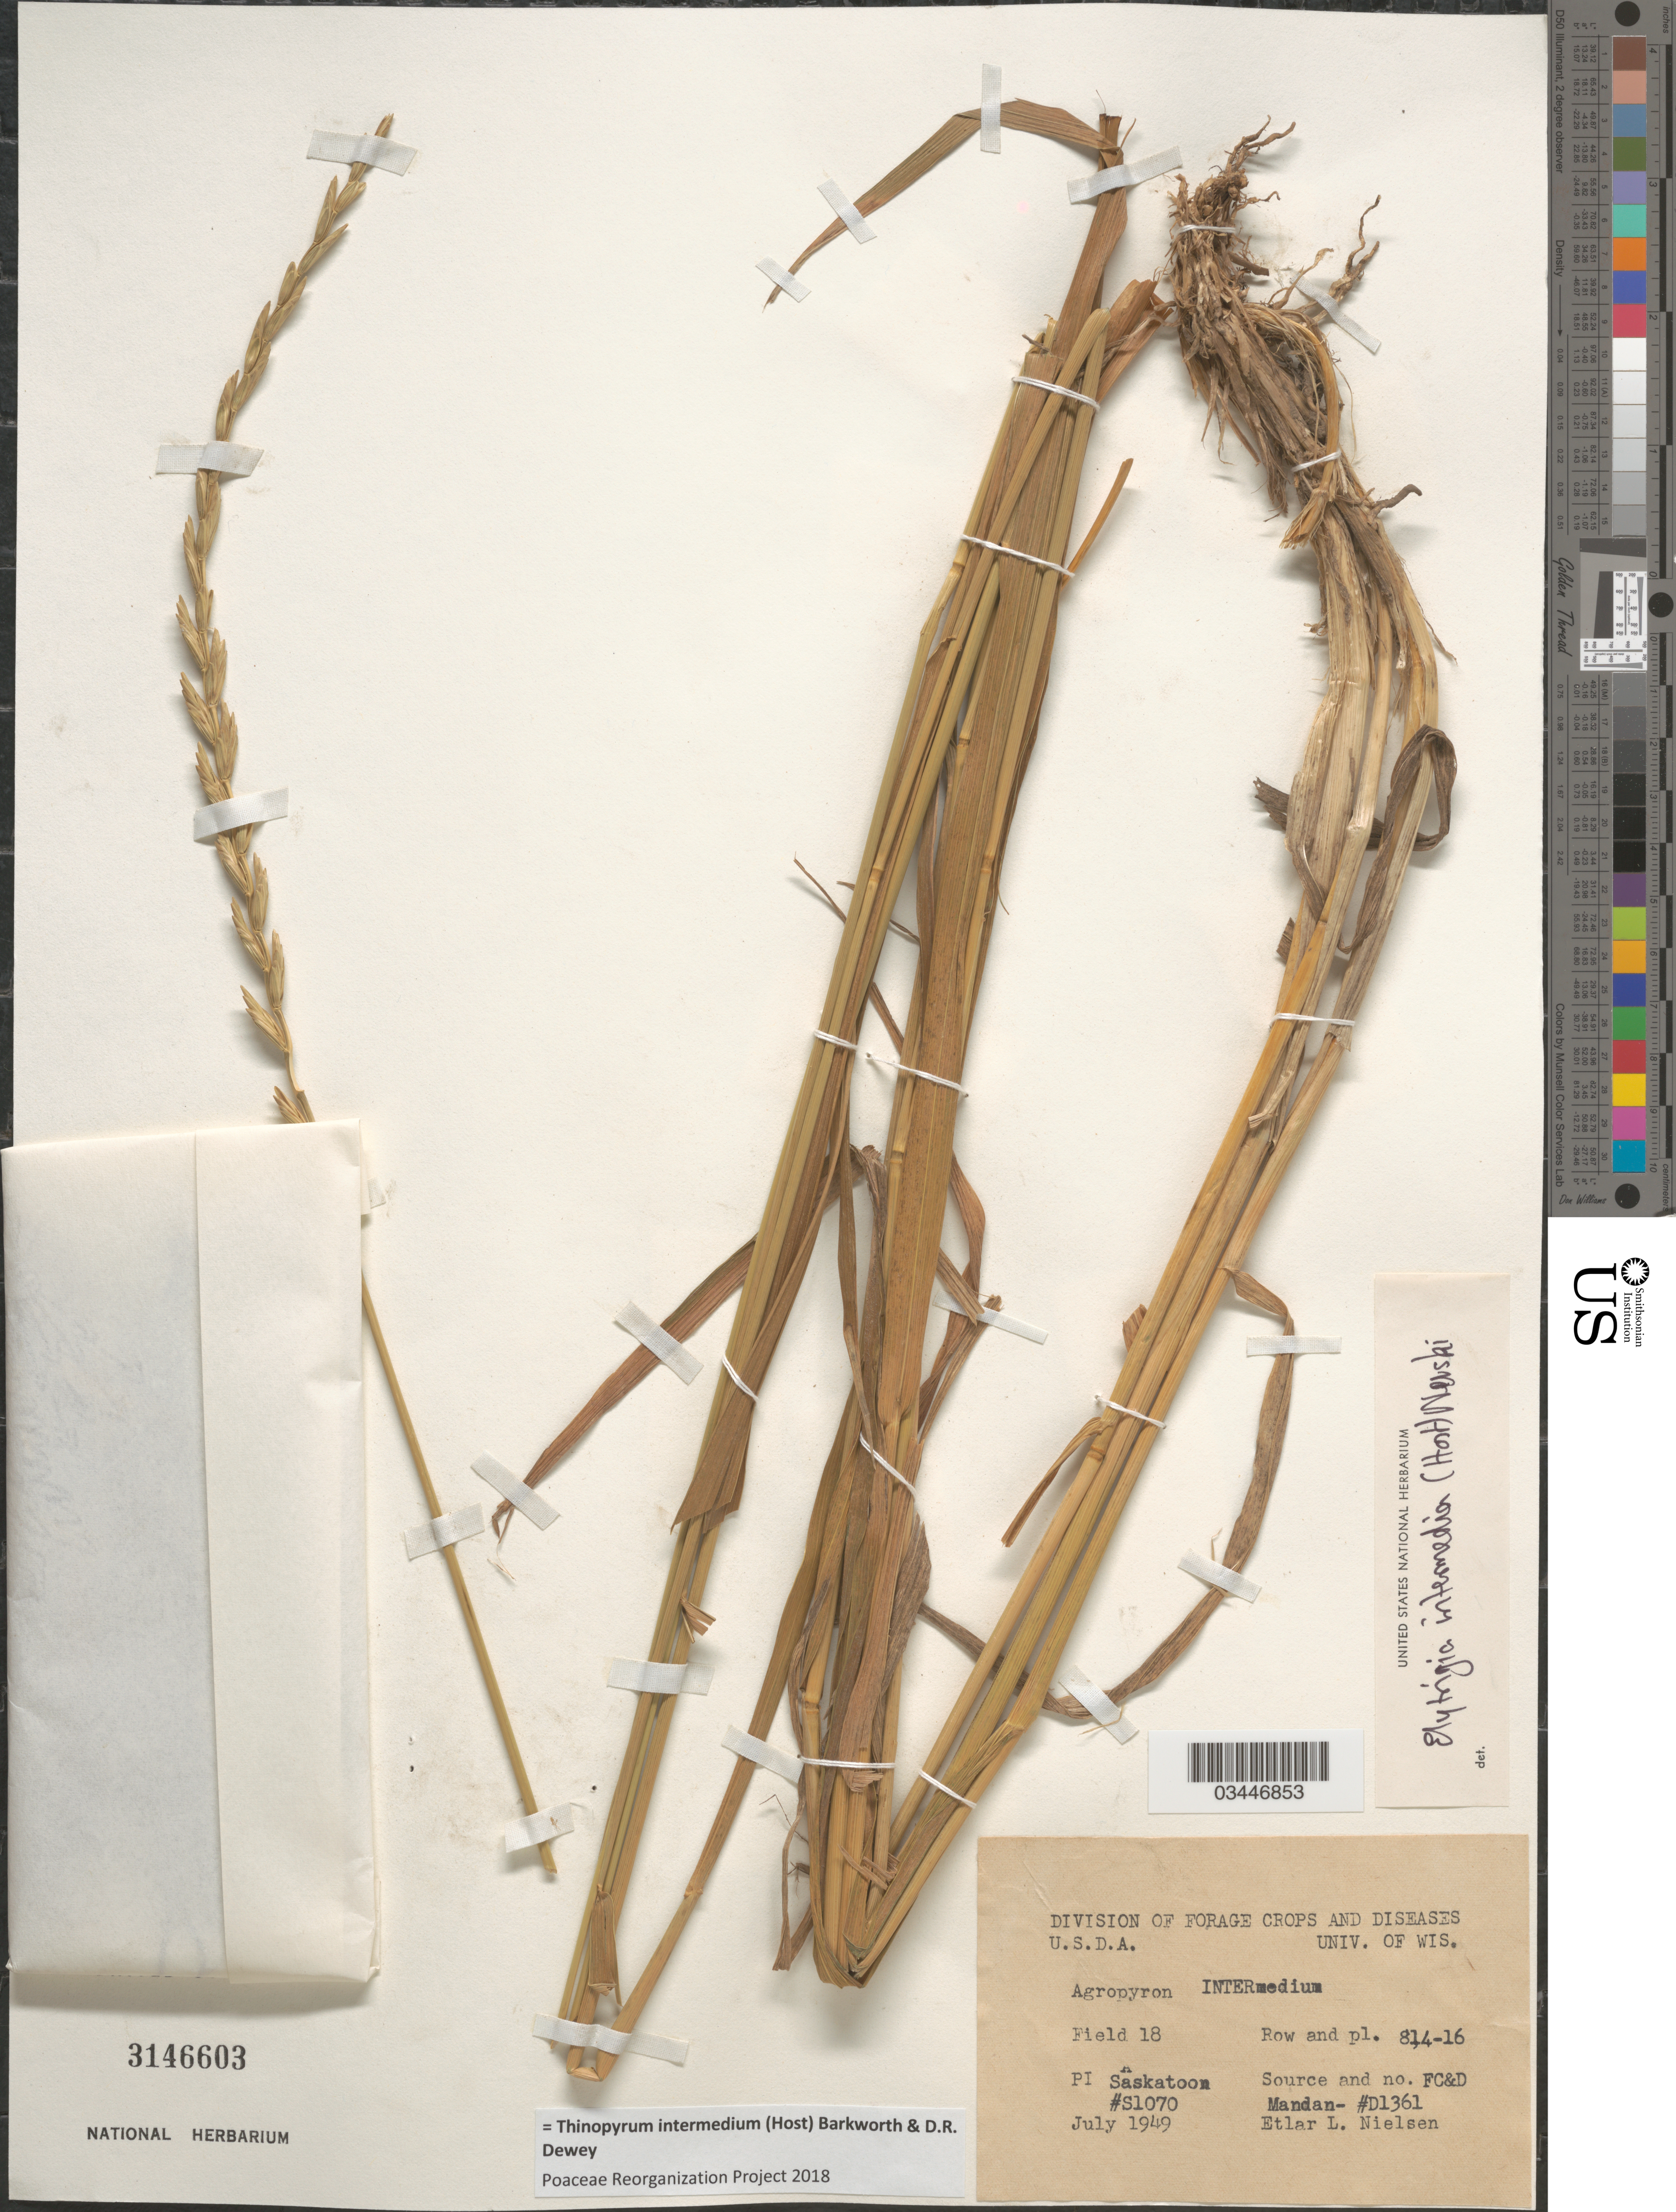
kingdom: Plantae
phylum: Tracheophyta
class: Liliopsida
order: Poales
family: Poaceae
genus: Aegilops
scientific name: Aegilops sp.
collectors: E. L. Nielsen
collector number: S1070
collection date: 1949-07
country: United States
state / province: Washington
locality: Field 18 Row and pl. 814-16.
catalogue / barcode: US 3146603